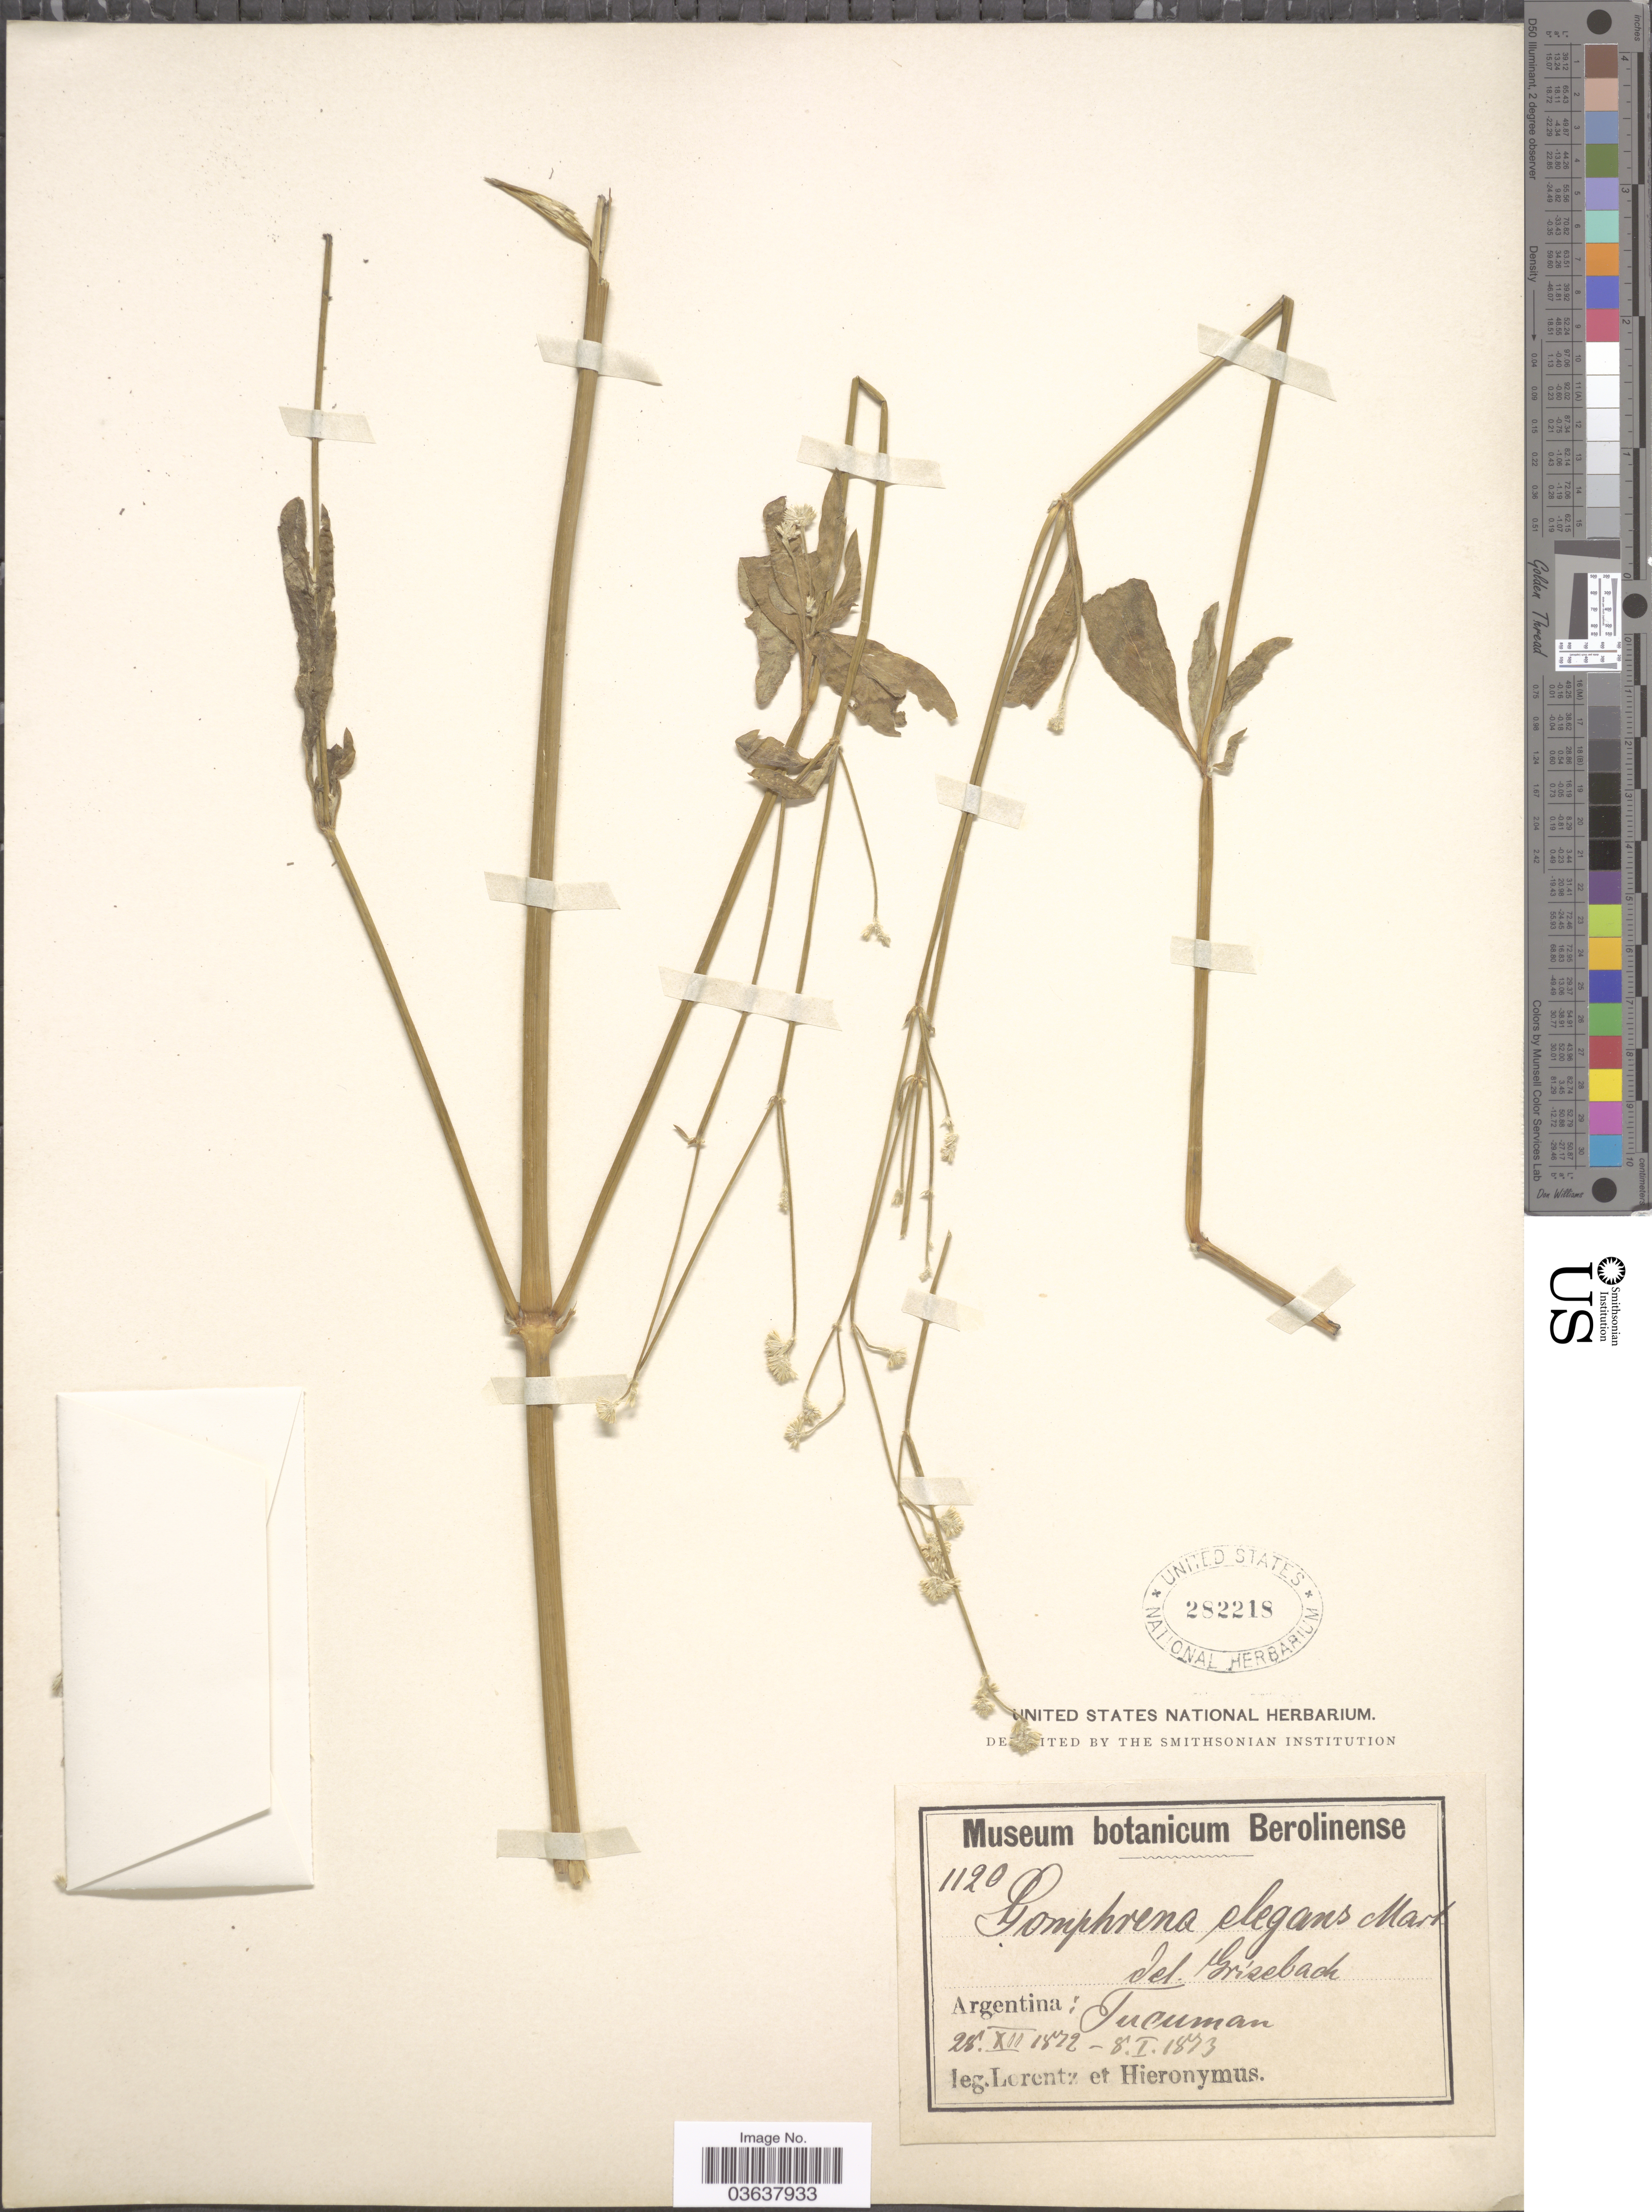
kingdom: Plantae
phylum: Tracheophyta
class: Magnoliopsida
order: Caryophyllales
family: Amaranthaceae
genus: Gomphrena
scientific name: Gomphrena elegans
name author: Mart.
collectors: -. Lorentz & -. Hieronymus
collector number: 1120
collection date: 1872-12-28/1873-01-08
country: Argentina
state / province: Tucuman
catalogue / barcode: US 282218